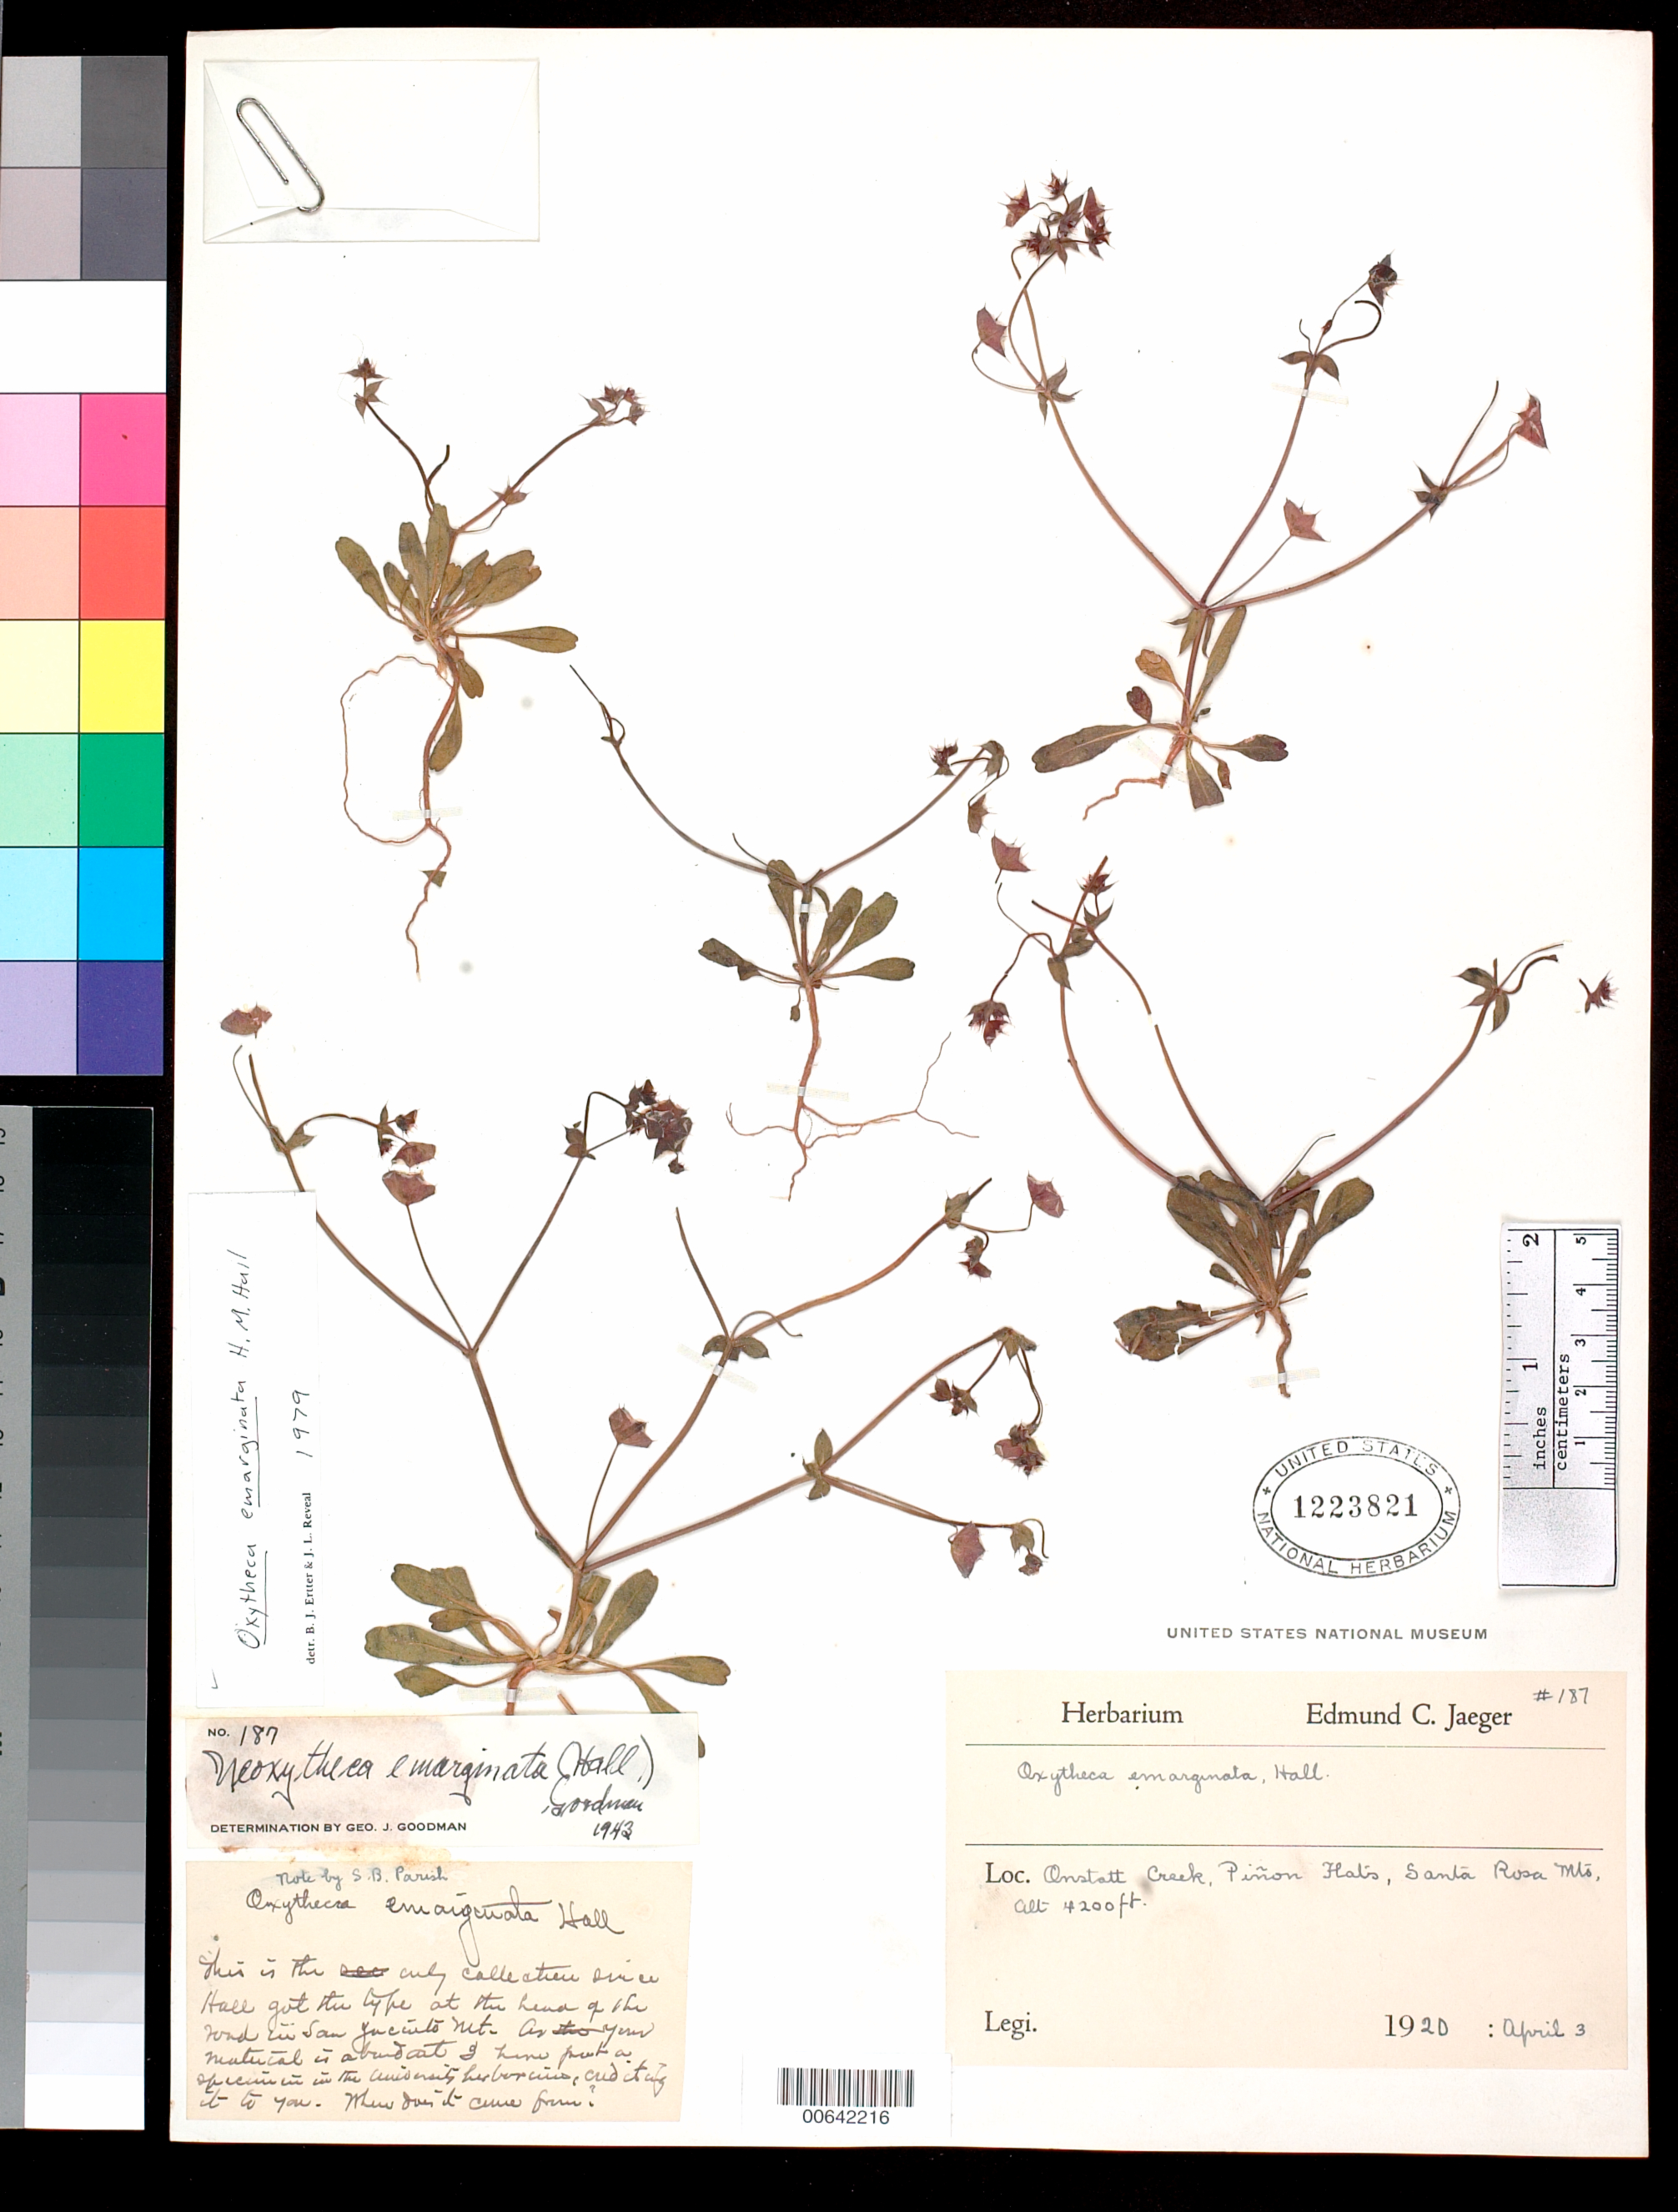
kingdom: Plantae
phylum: Tracheophyta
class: Magnoliopsida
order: Caryophyllales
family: Polygonaceae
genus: Sidotheca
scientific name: Sidotheca emarginata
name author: (H.M. Hall) Reveal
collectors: E. Jaeger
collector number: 187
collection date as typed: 03 Apr 1920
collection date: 1920-04-03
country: United States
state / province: California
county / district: Riverside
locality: Onstatt Creek, Piñon Flats, Santa Rosa Mts.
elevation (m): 1280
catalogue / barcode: US 1223821